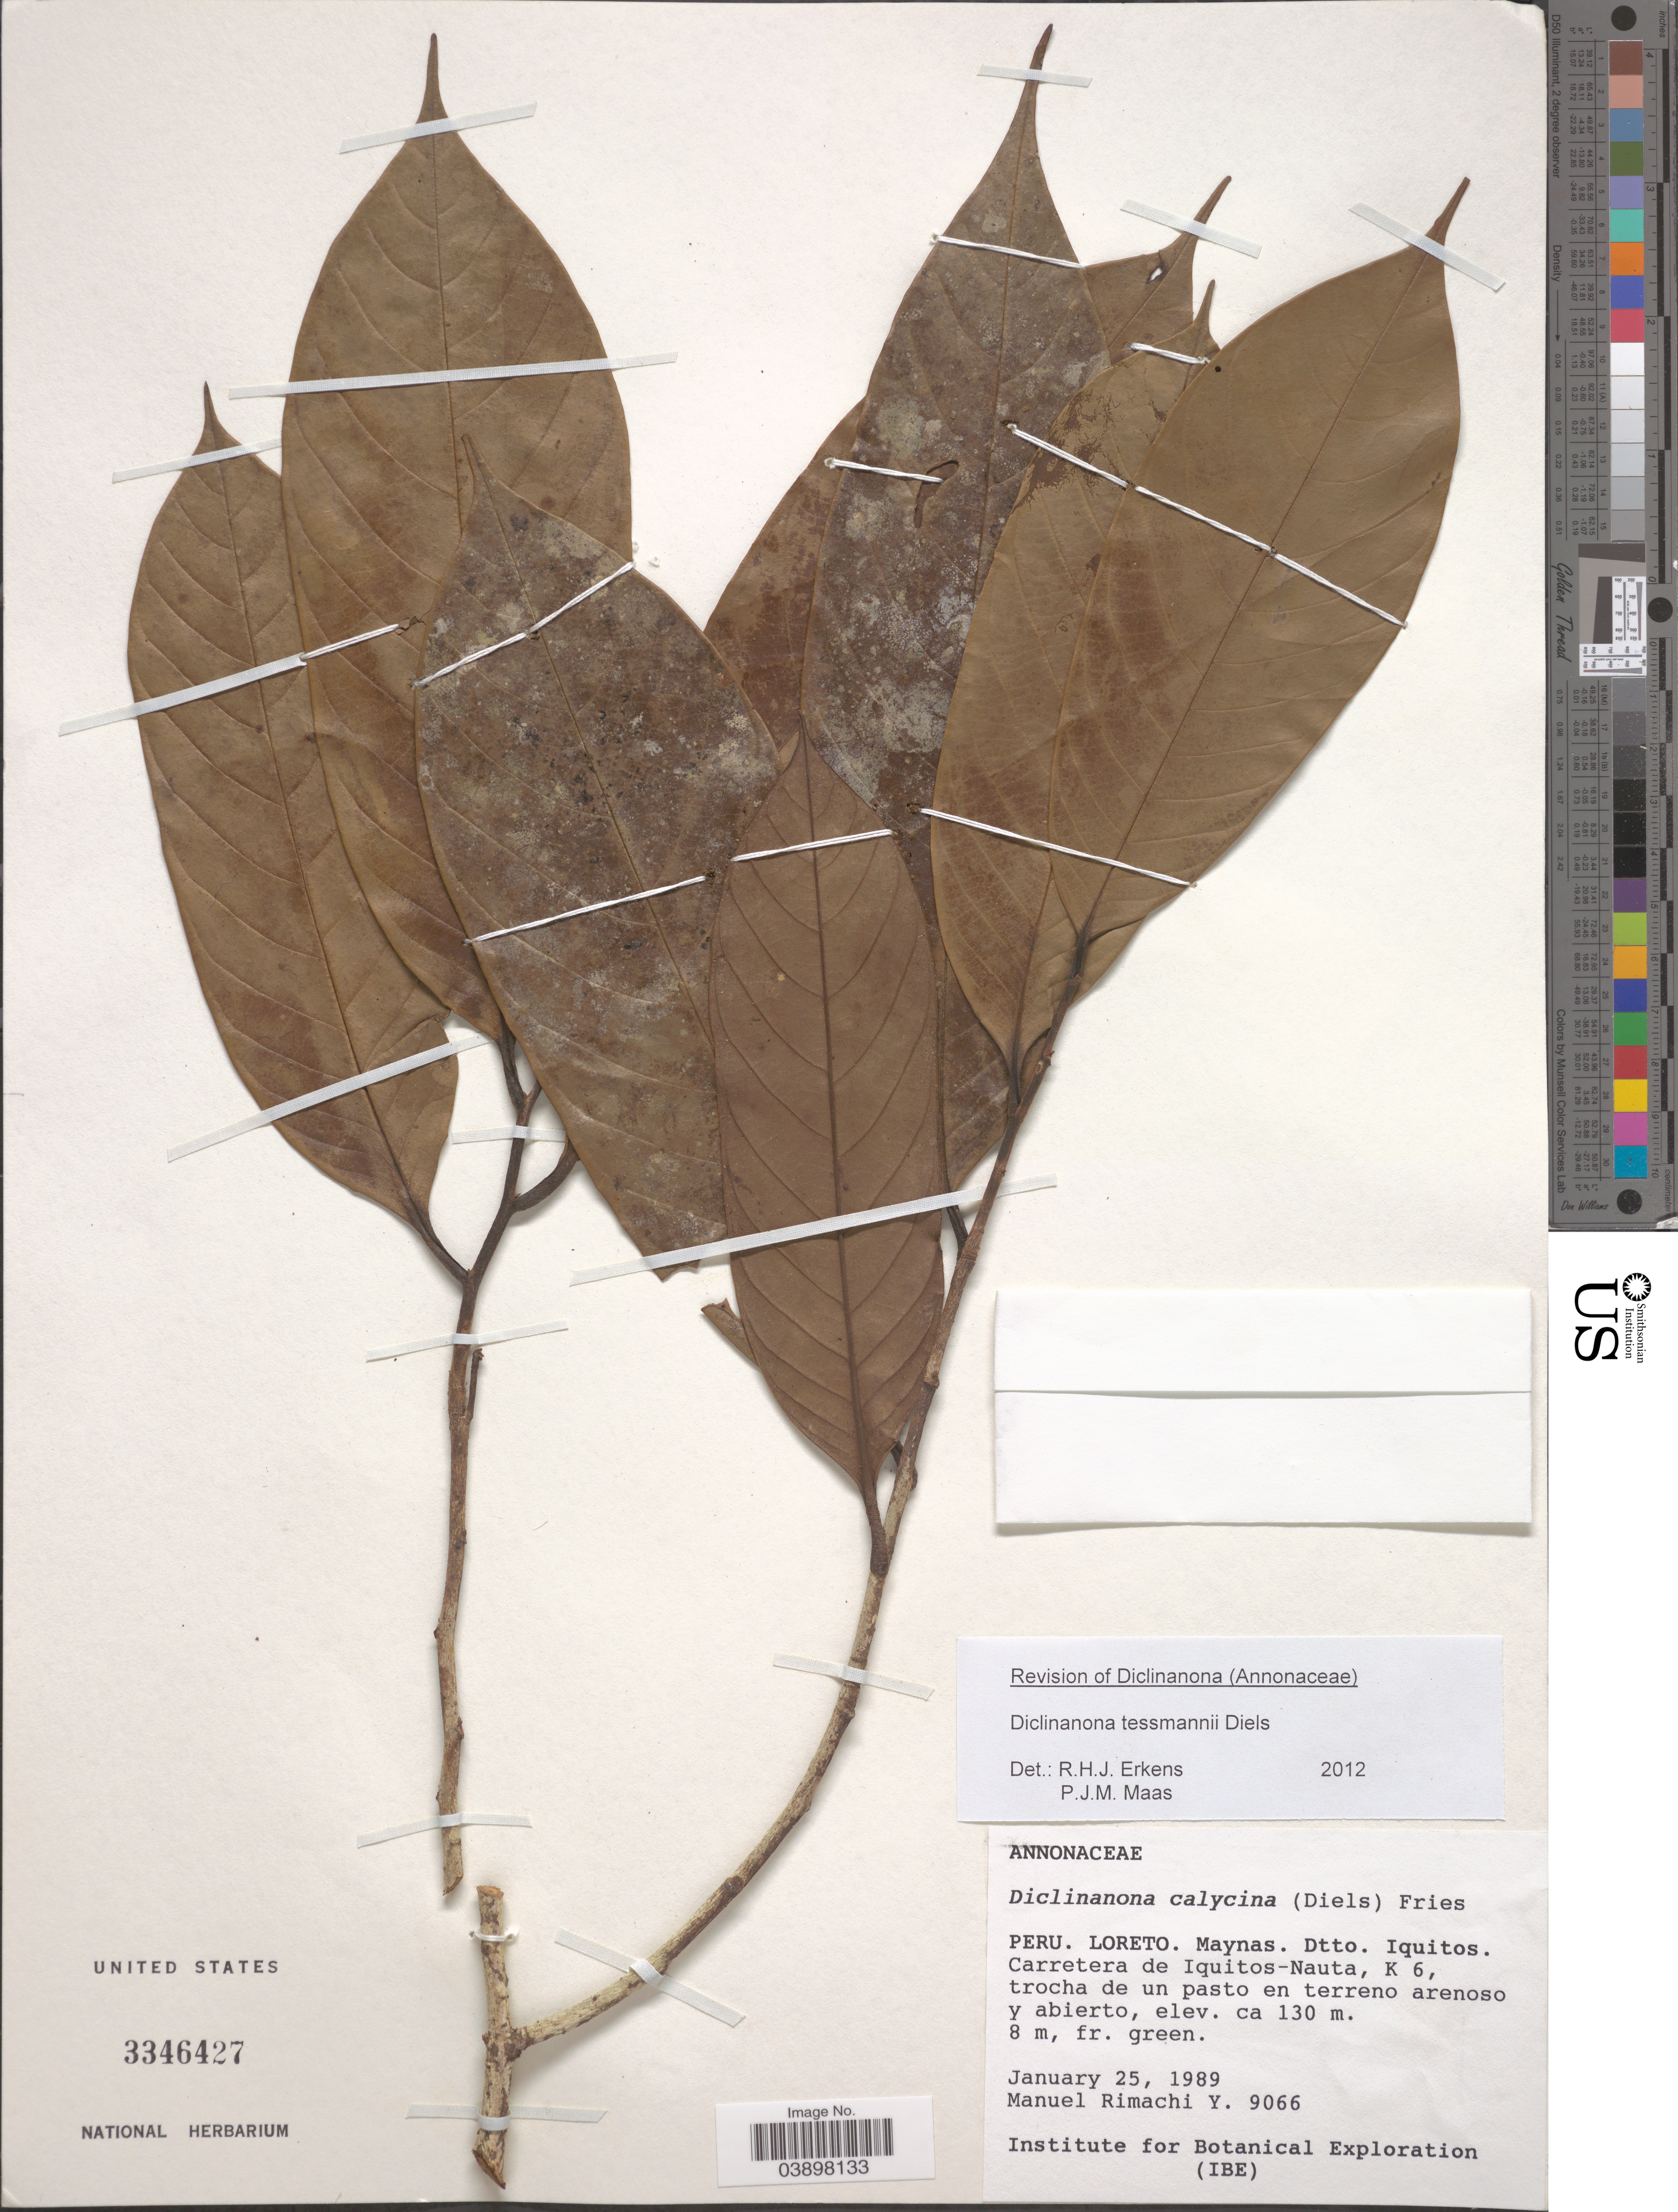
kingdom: Plantae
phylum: Tracheophyta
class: Magnoliopsida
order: Magnoliales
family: Annonaceae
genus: Diclinanona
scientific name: Diclinanona tessmannii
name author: Diels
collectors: M. Rimachi Y.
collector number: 9066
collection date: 1899-01-25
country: Peru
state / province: Loreto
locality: Maynas. Dtto. Iquitos. Carretera de Iquitos-Nauta, K 6.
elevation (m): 130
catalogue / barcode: US 3346427